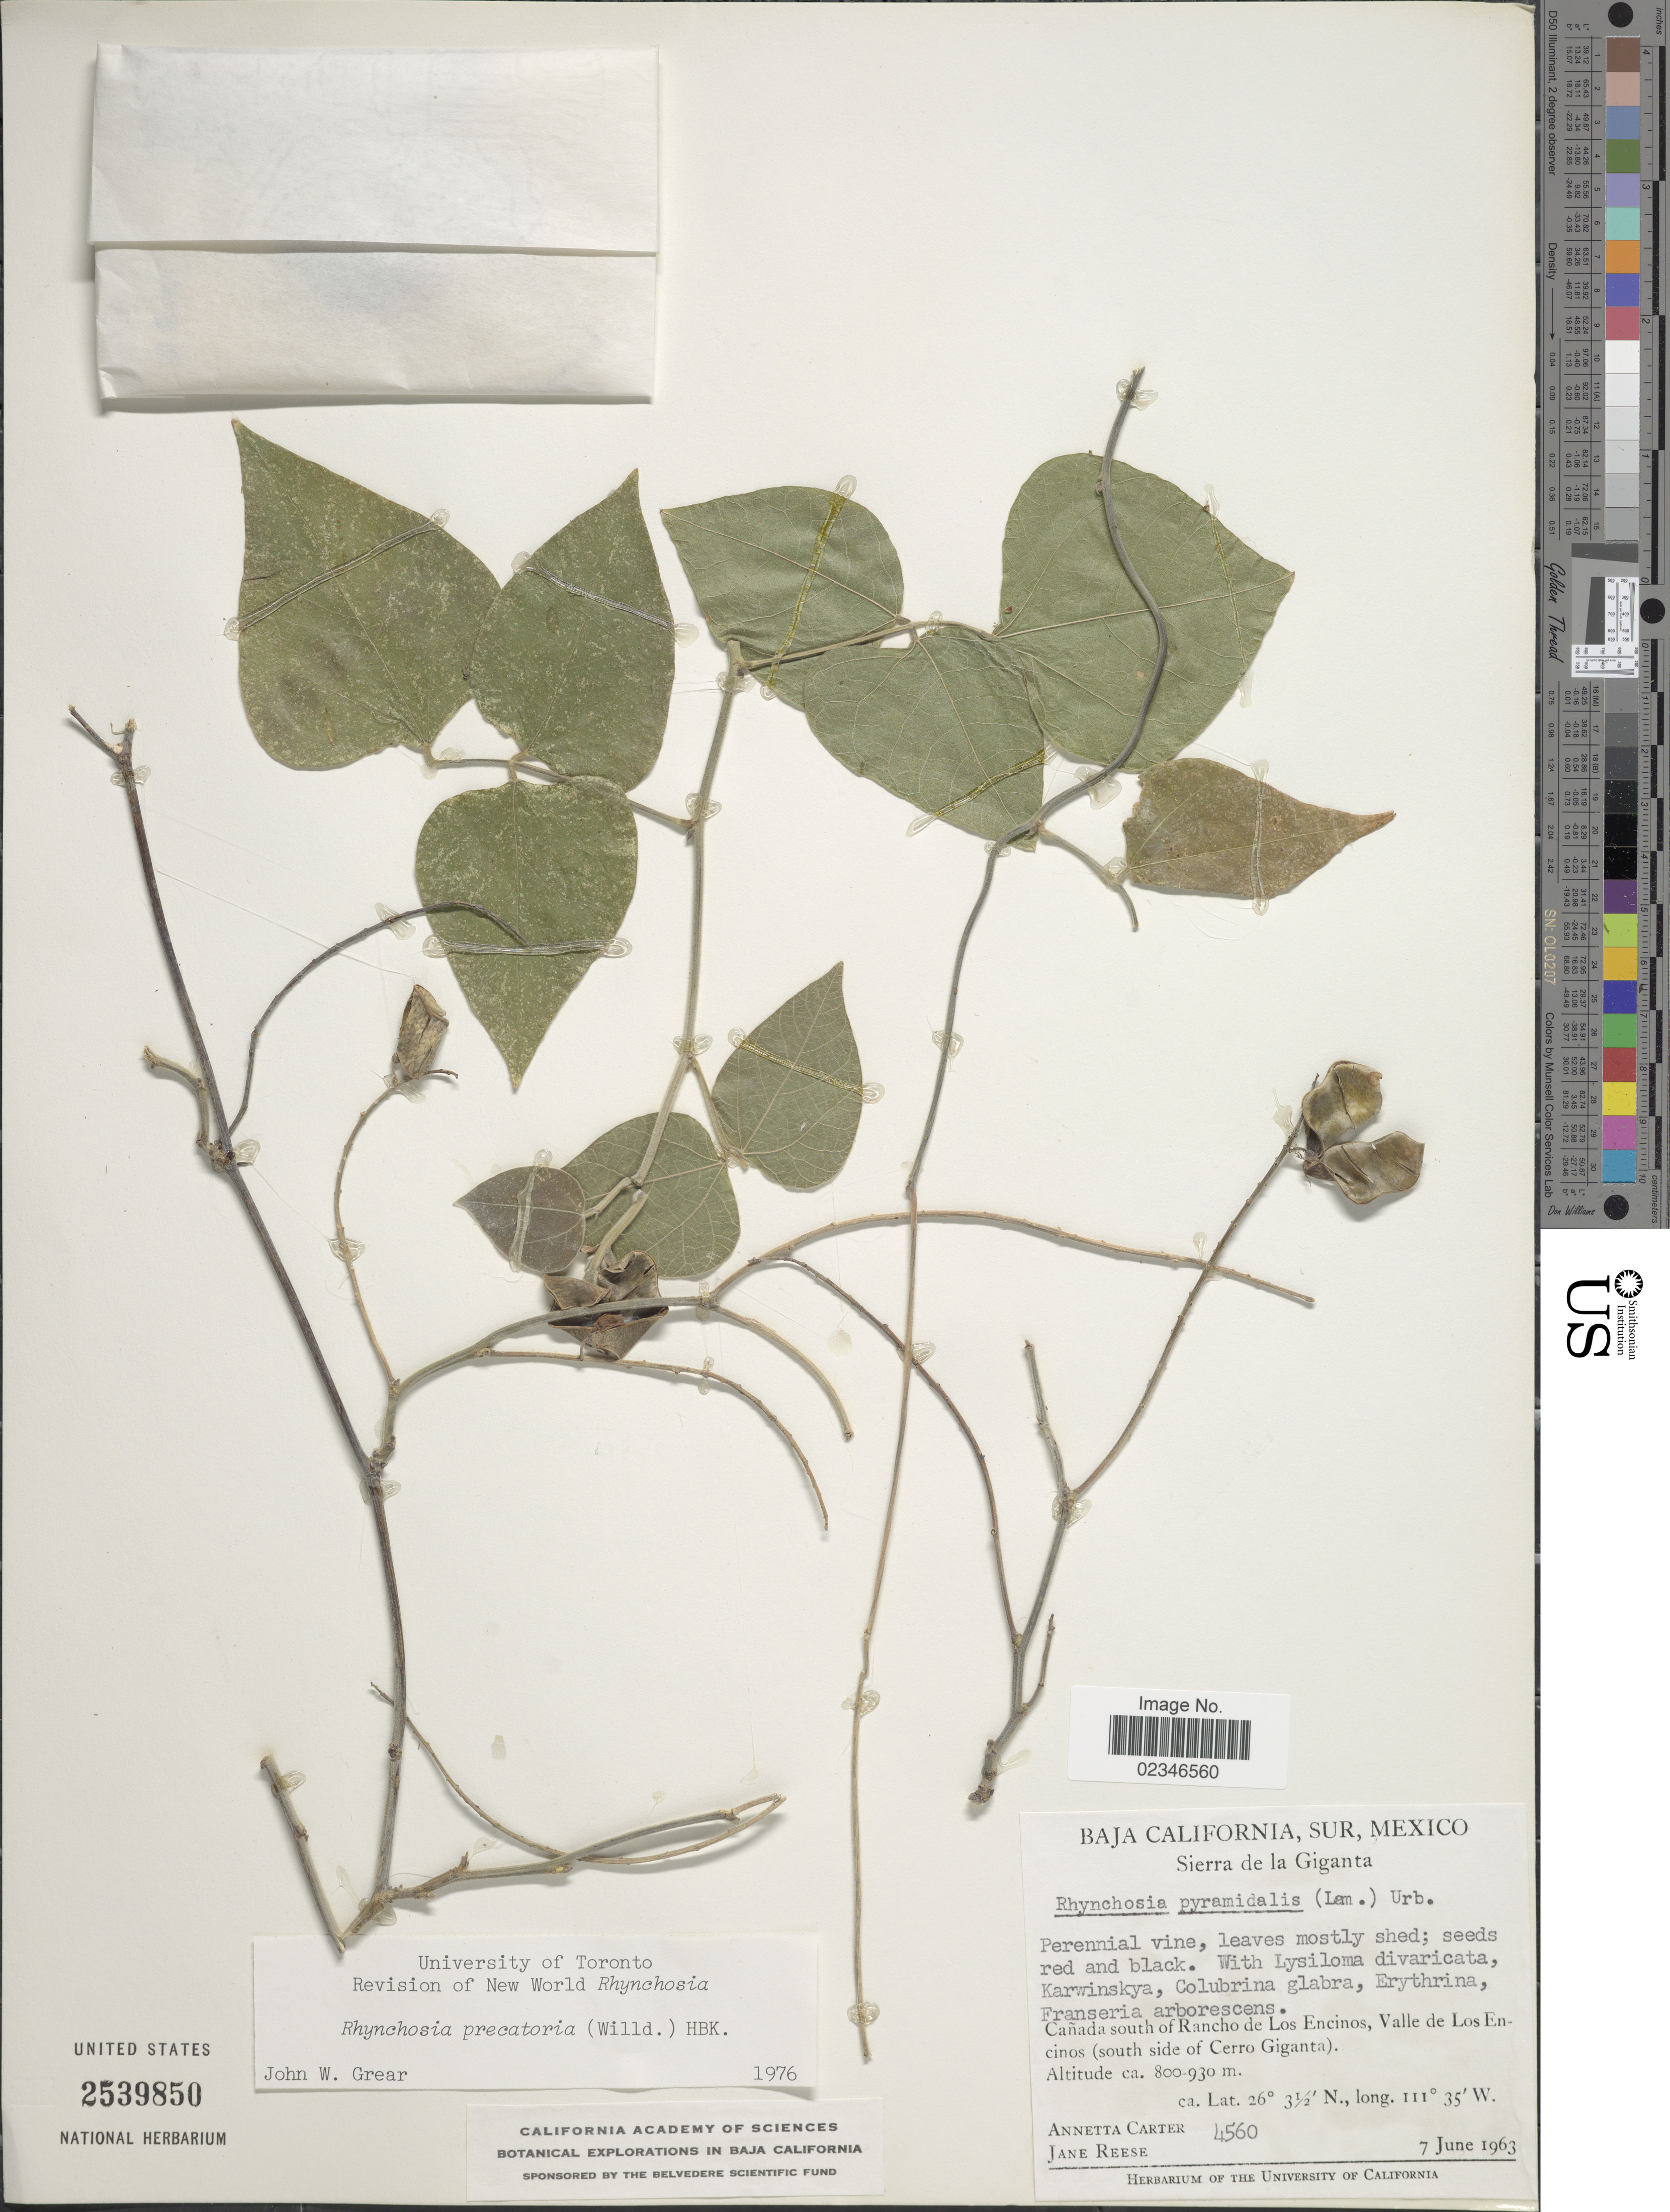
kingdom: Plantae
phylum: Tracheophyta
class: Magnoliopsida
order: Fabales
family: Fabaceae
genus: Rhynchosia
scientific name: Rhynchosia precatoria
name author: (Willd.) DC.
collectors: A. Carter & J. Reese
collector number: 4560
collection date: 1963-06-07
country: Mexico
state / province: Baja California Sur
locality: Baja California Sur, Mexico, Canada south of Rancho de Los Encimos, Valle de Los Encinos (south side of Cerro Giganta)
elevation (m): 800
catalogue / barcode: US 2539850